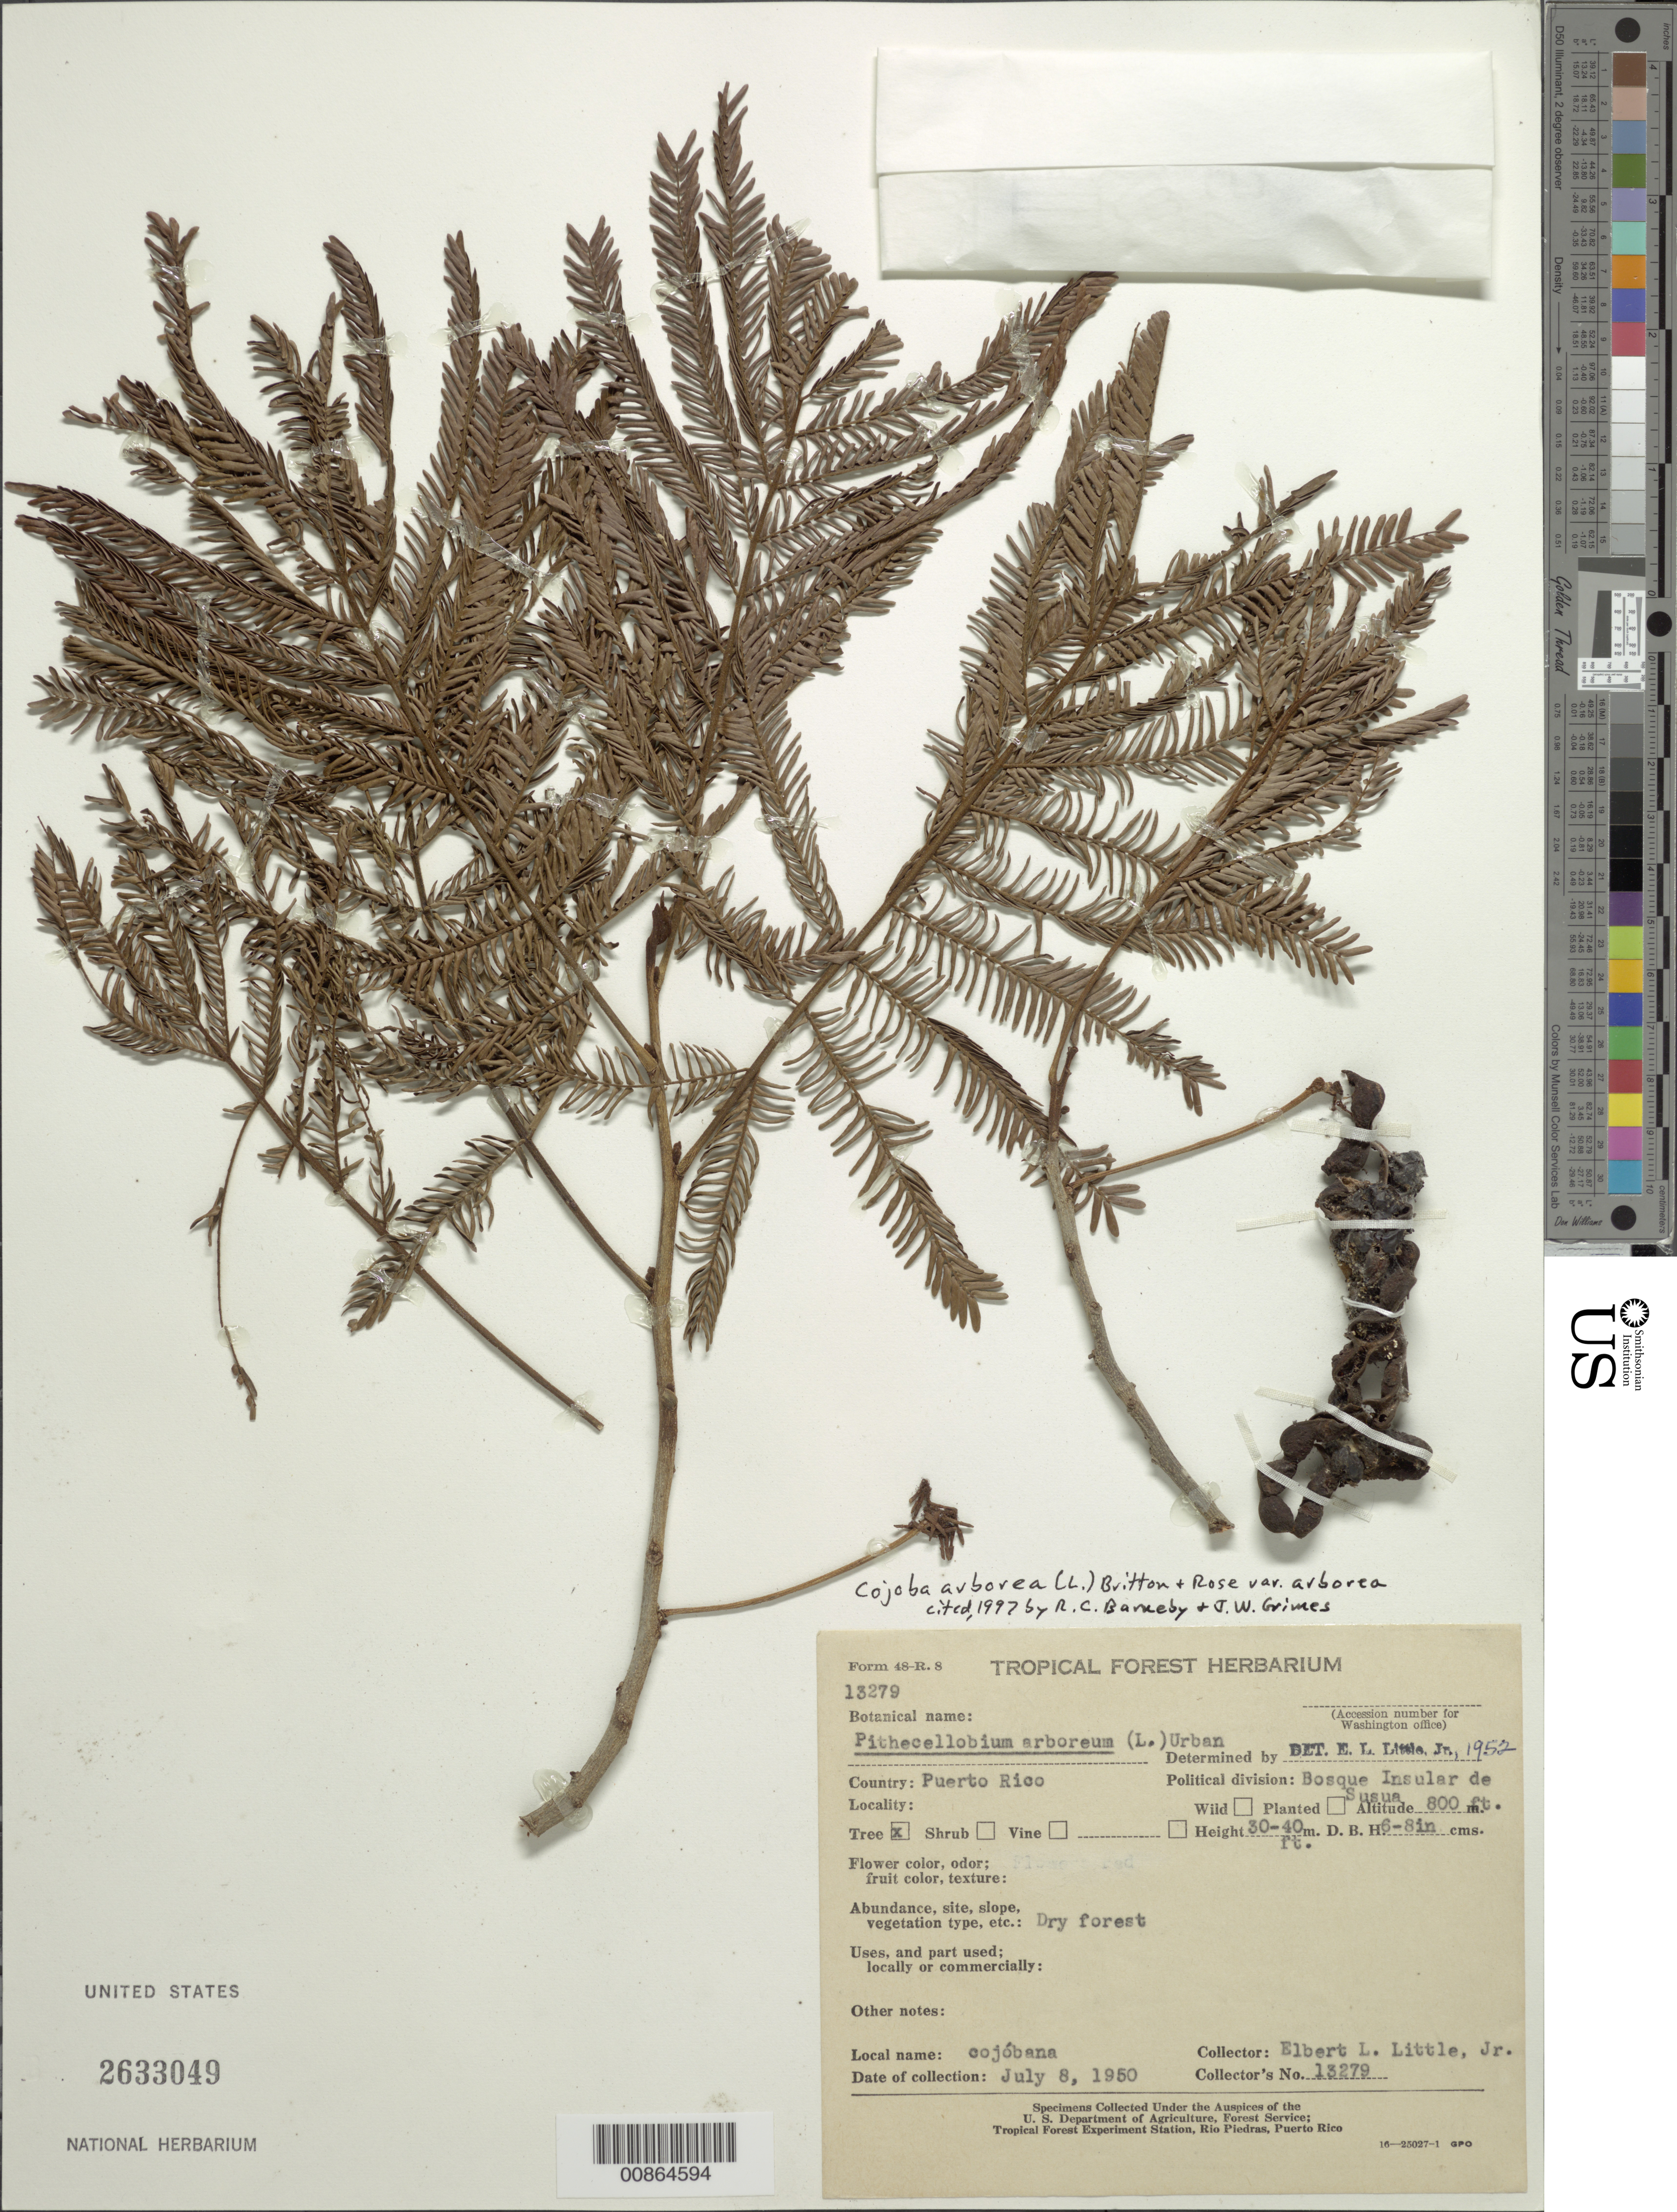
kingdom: Plantae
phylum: Tracheophyta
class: Magnoliopsida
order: Fabales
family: Fabaceae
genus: Cojoba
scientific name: Cojoba arborea var. arborea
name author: (L.) Britton & Rose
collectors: E. L. Little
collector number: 13279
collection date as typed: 08 Jul 1950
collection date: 1950-07-08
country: Puerto Rico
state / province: Sabana Grande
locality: Bosque Insular de Susua.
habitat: Dry forest.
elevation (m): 244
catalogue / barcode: US 2633049